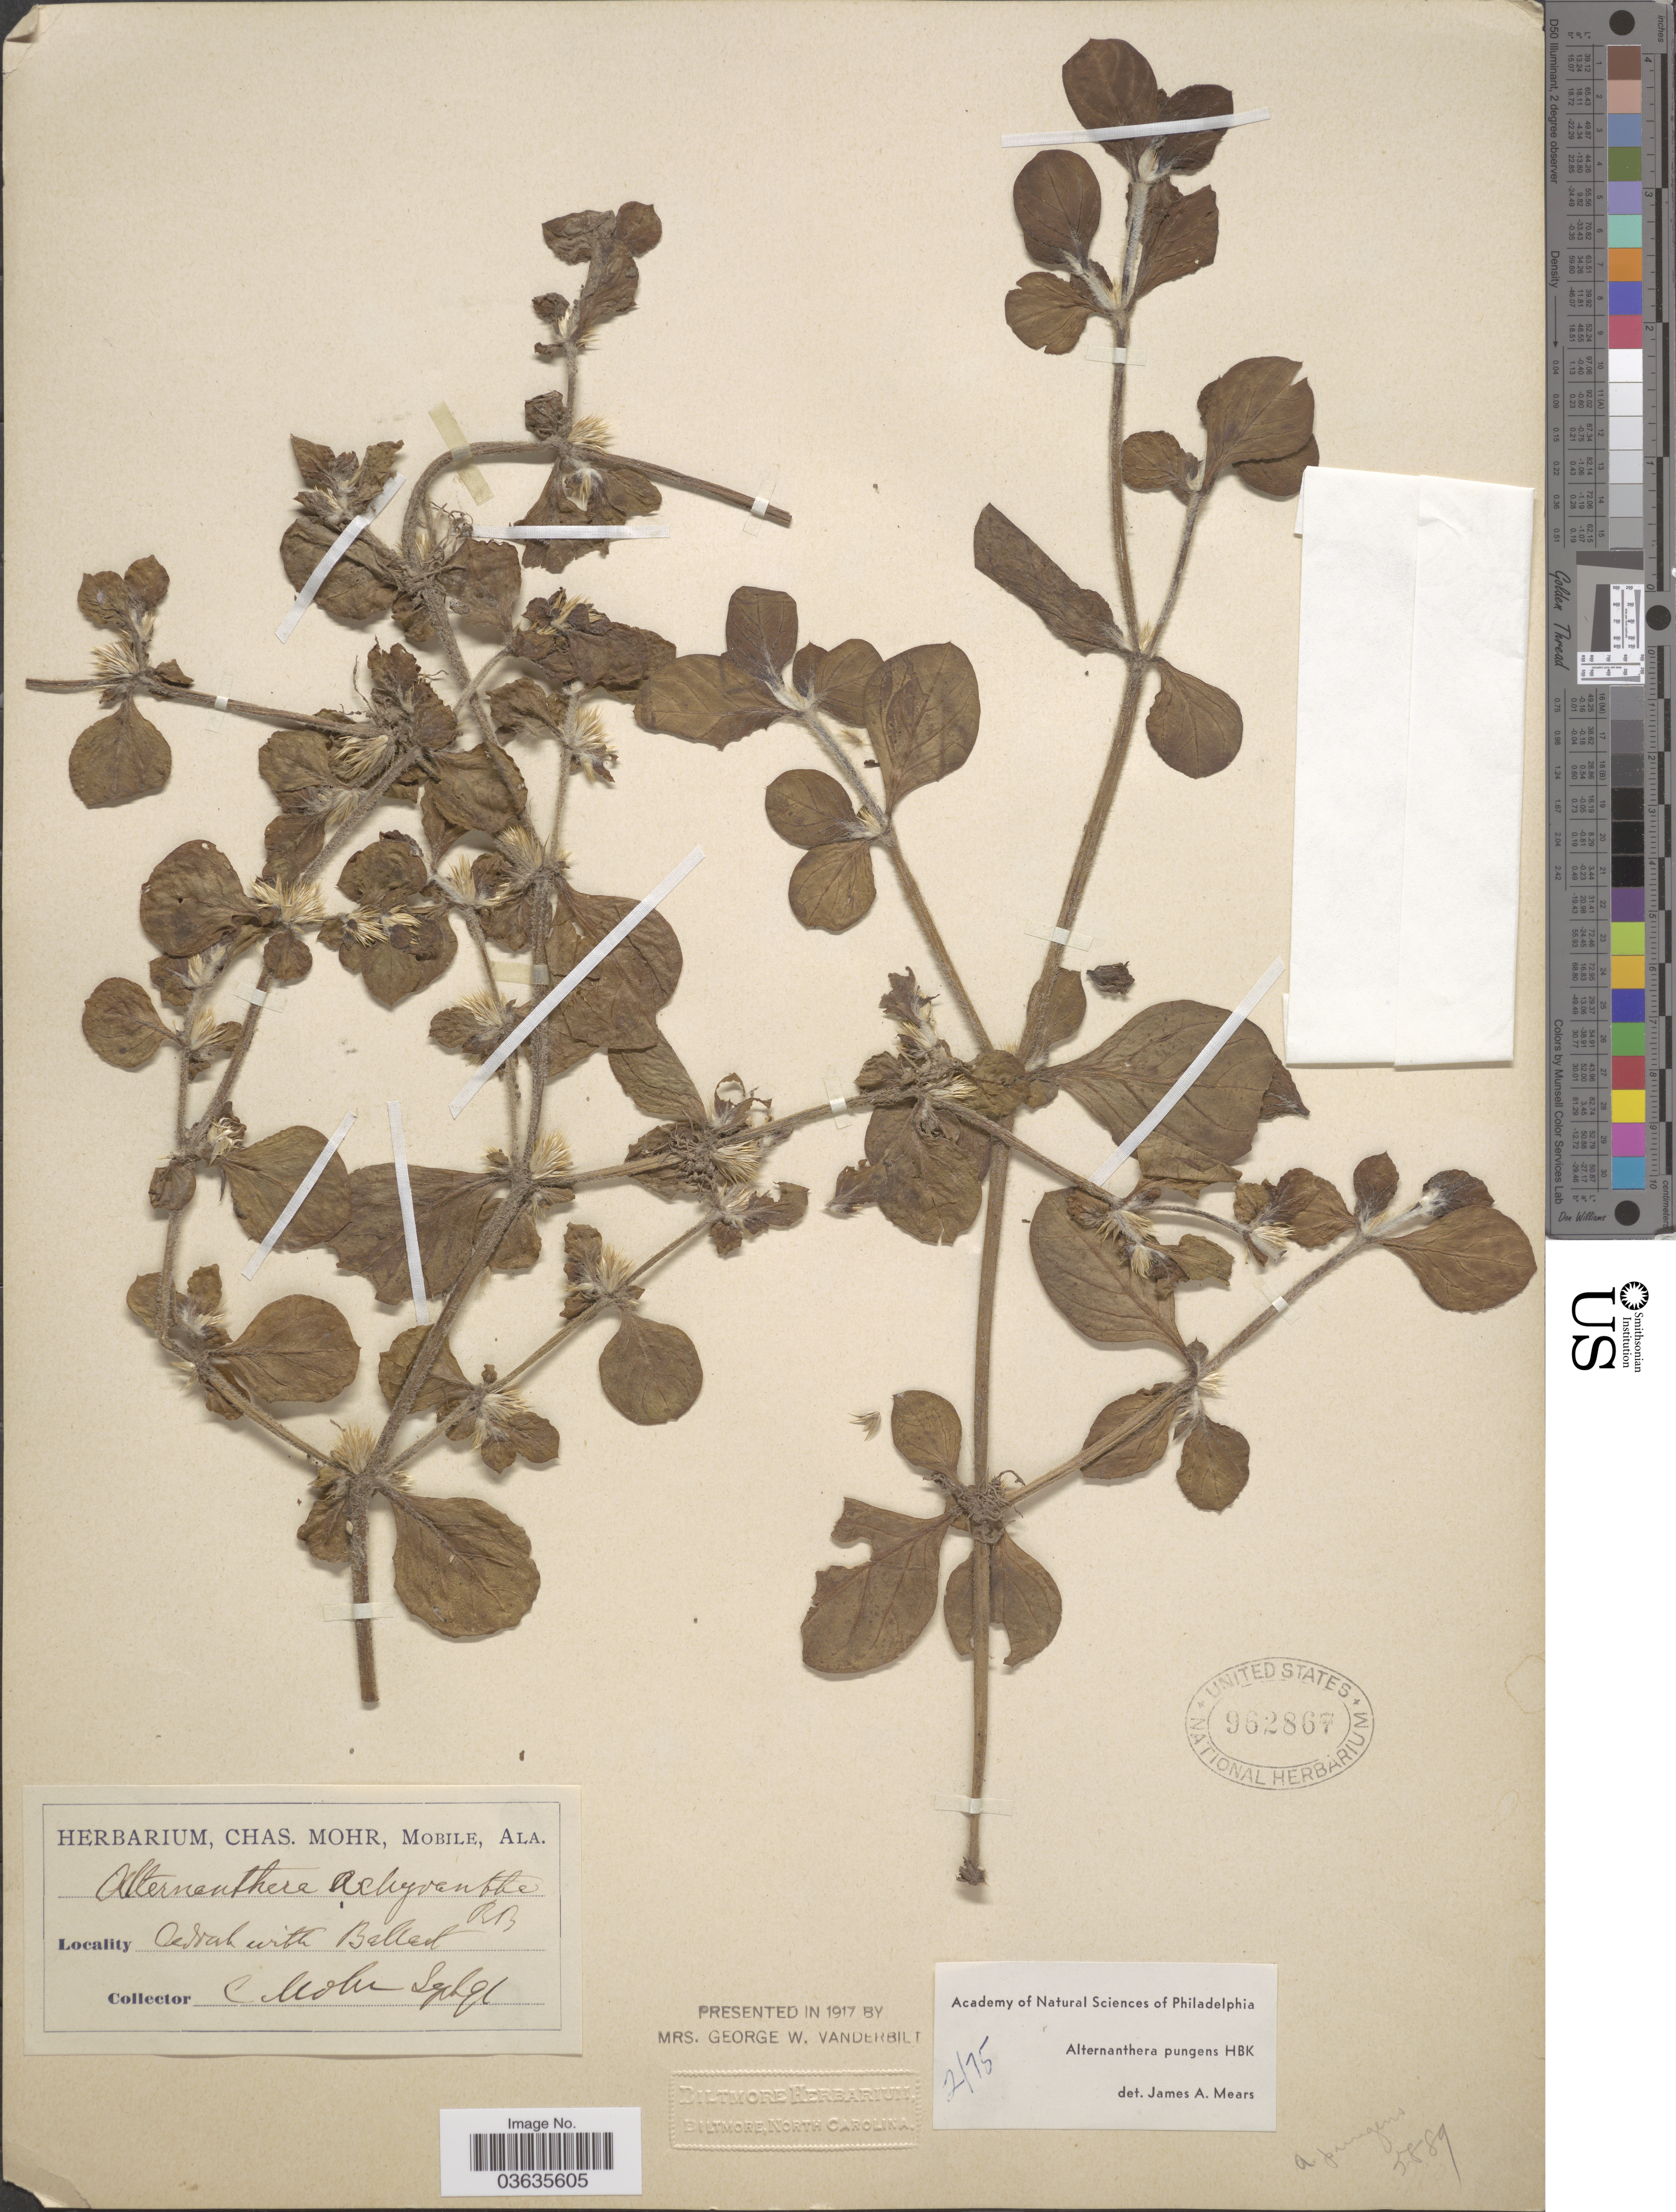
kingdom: Plantae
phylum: Tracheophyta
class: Magnoliopsida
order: Caryophyllales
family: Amaranthaceae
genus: Alternanthera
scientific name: Alternanthera caracasana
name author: Kunth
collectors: Mohr, C. T. (herbarium)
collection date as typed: Transcribed d/m/y: /9/91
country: United States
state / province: Alabama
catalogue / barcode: US 962867